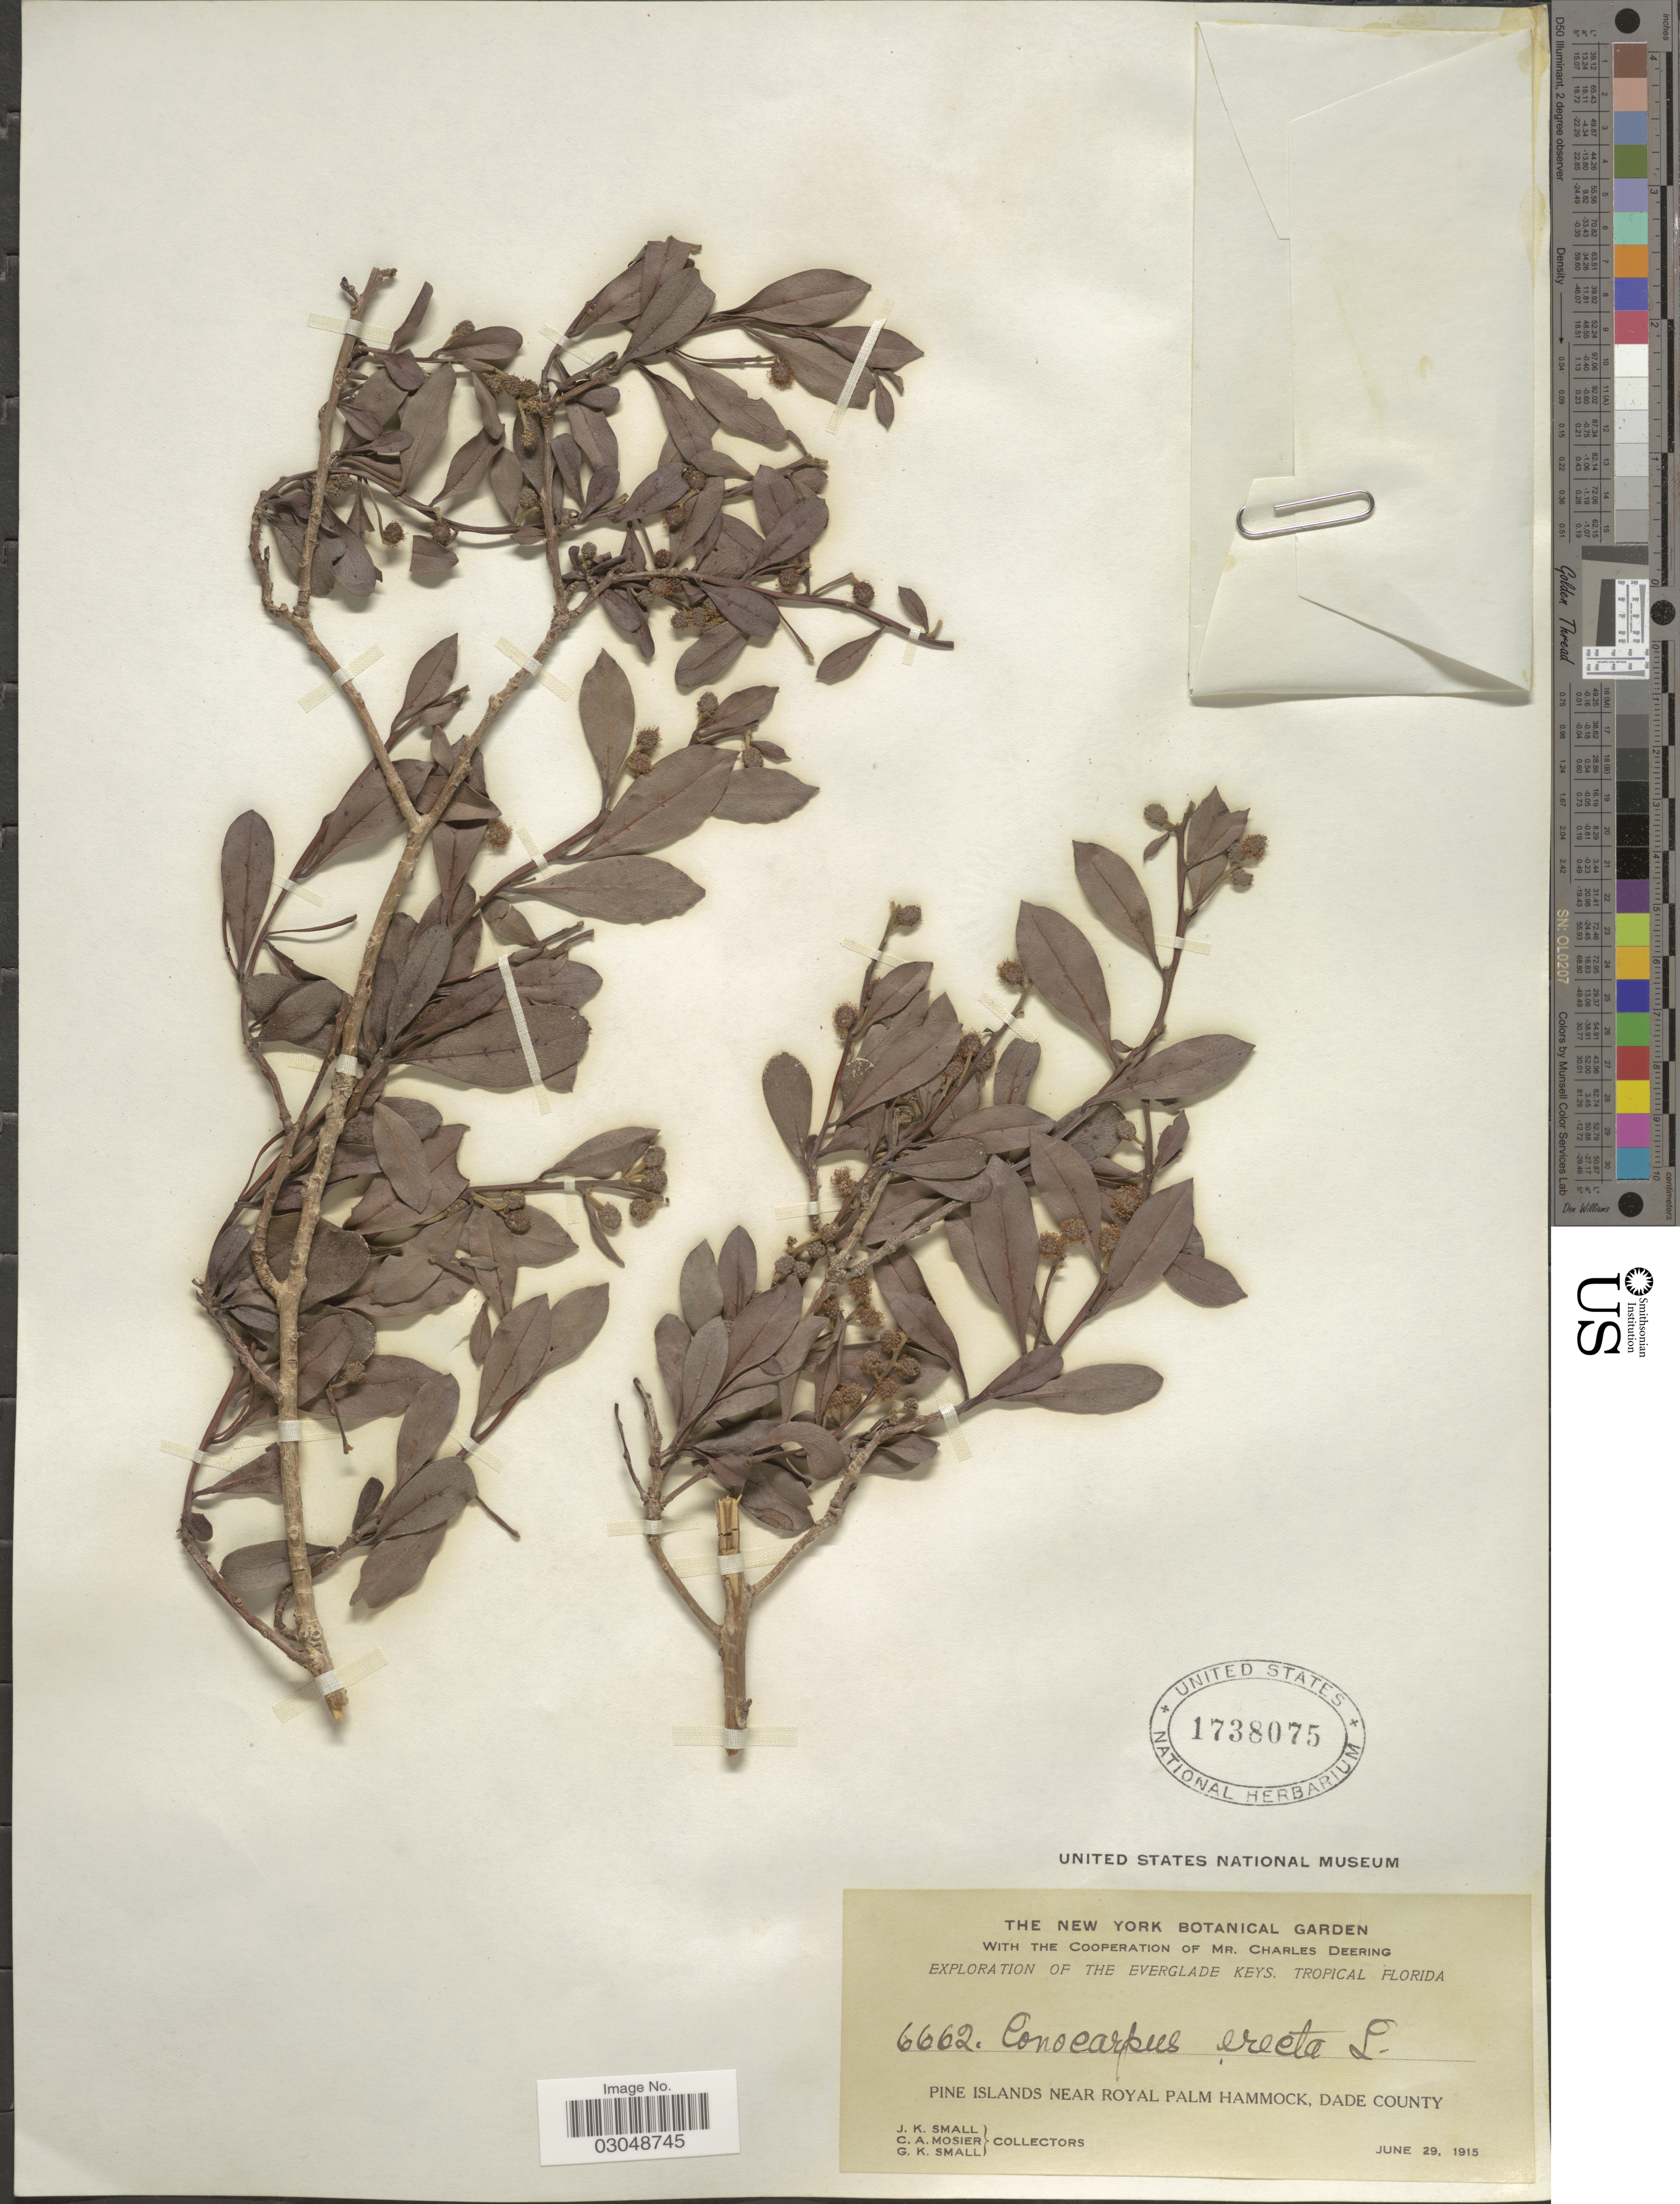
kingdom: Plantae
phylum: Tracheophyta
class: Magnoliopsida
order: Myrtales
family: Combretaceae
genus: Conocarpus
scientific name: Conocarpus erectus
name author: L.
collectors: J. K. Small, C. A. Mosier & G. K. Small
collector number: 6662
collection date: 1915-06-29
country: United States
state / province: Florida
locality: Everglade Keys, Tropical Florida. Pine Islands near Royal Palm Hammock, Dade County.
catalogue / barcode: US 1738075